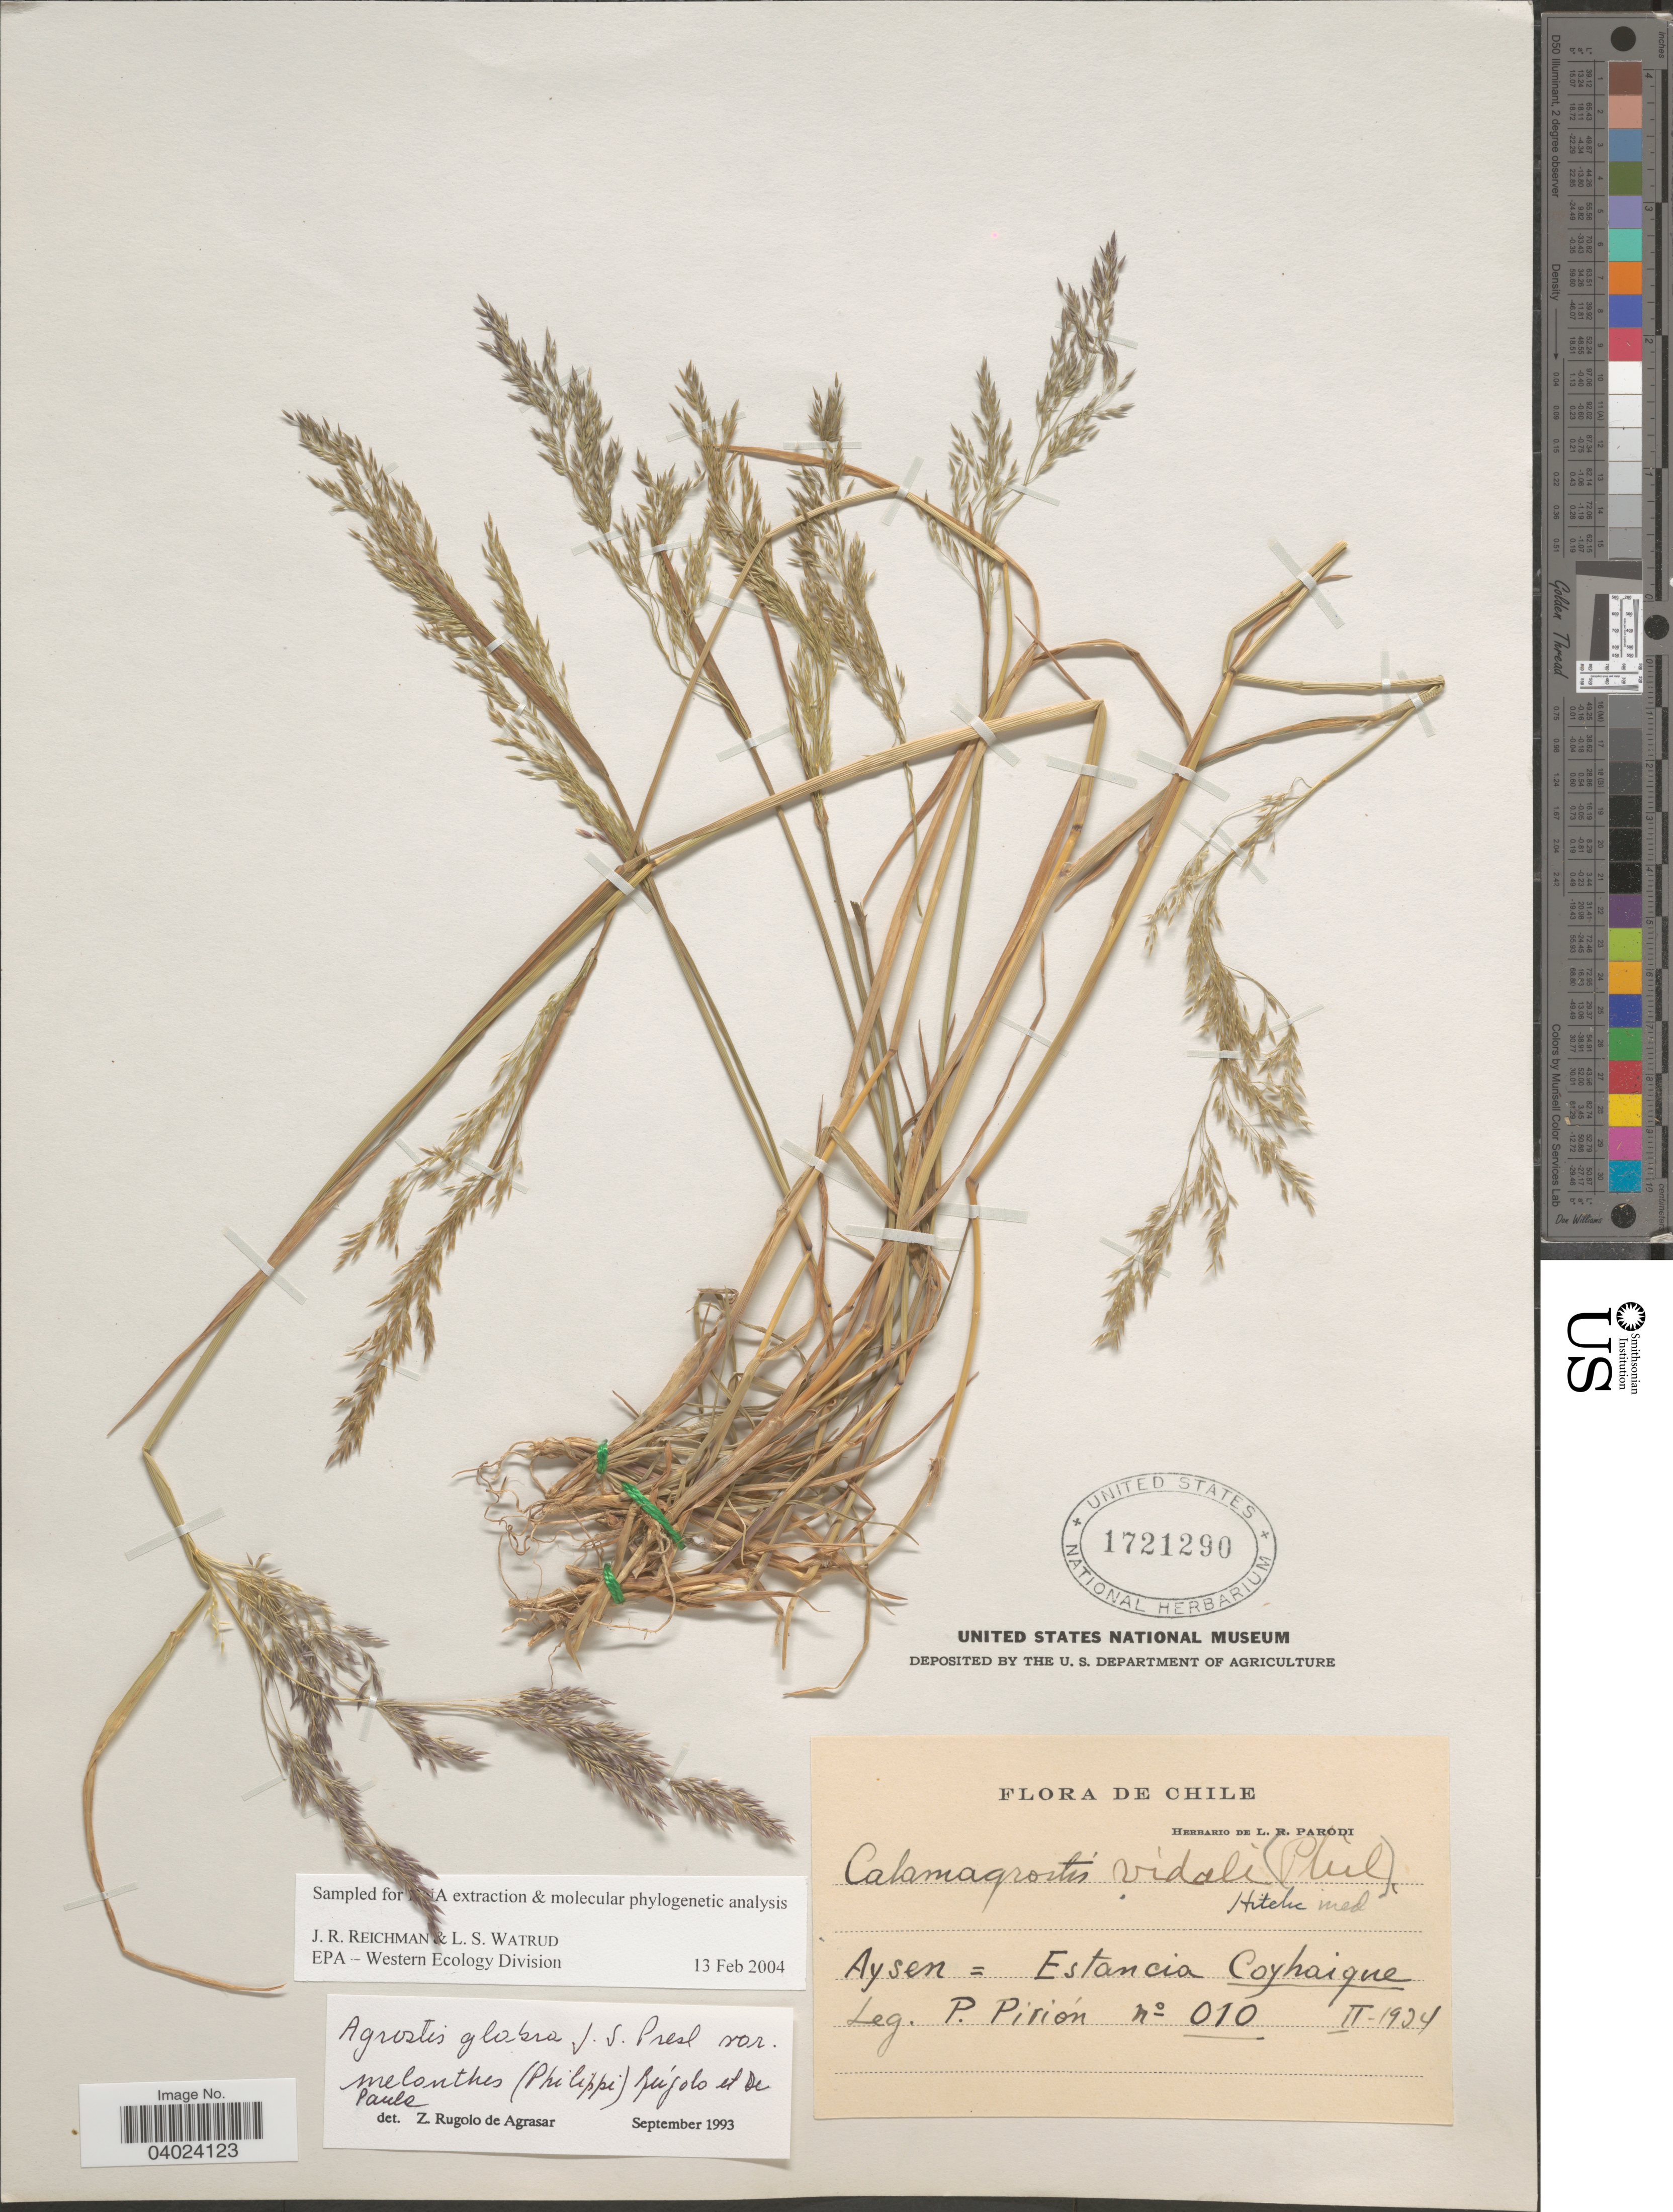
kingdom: Plantae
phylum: Tracheophyta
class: Liliopsida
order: Poales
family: Poaceae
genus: Agrostis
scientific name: Agrostis glabra var. melanthes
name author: (Phil.) Rúgolo & De Paula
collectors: P. Pirion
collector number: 010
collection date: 1934-02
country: Chile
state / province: Aisén (XI)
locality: Aysen = Estancia Coyhaique.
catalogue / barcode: US 1721290